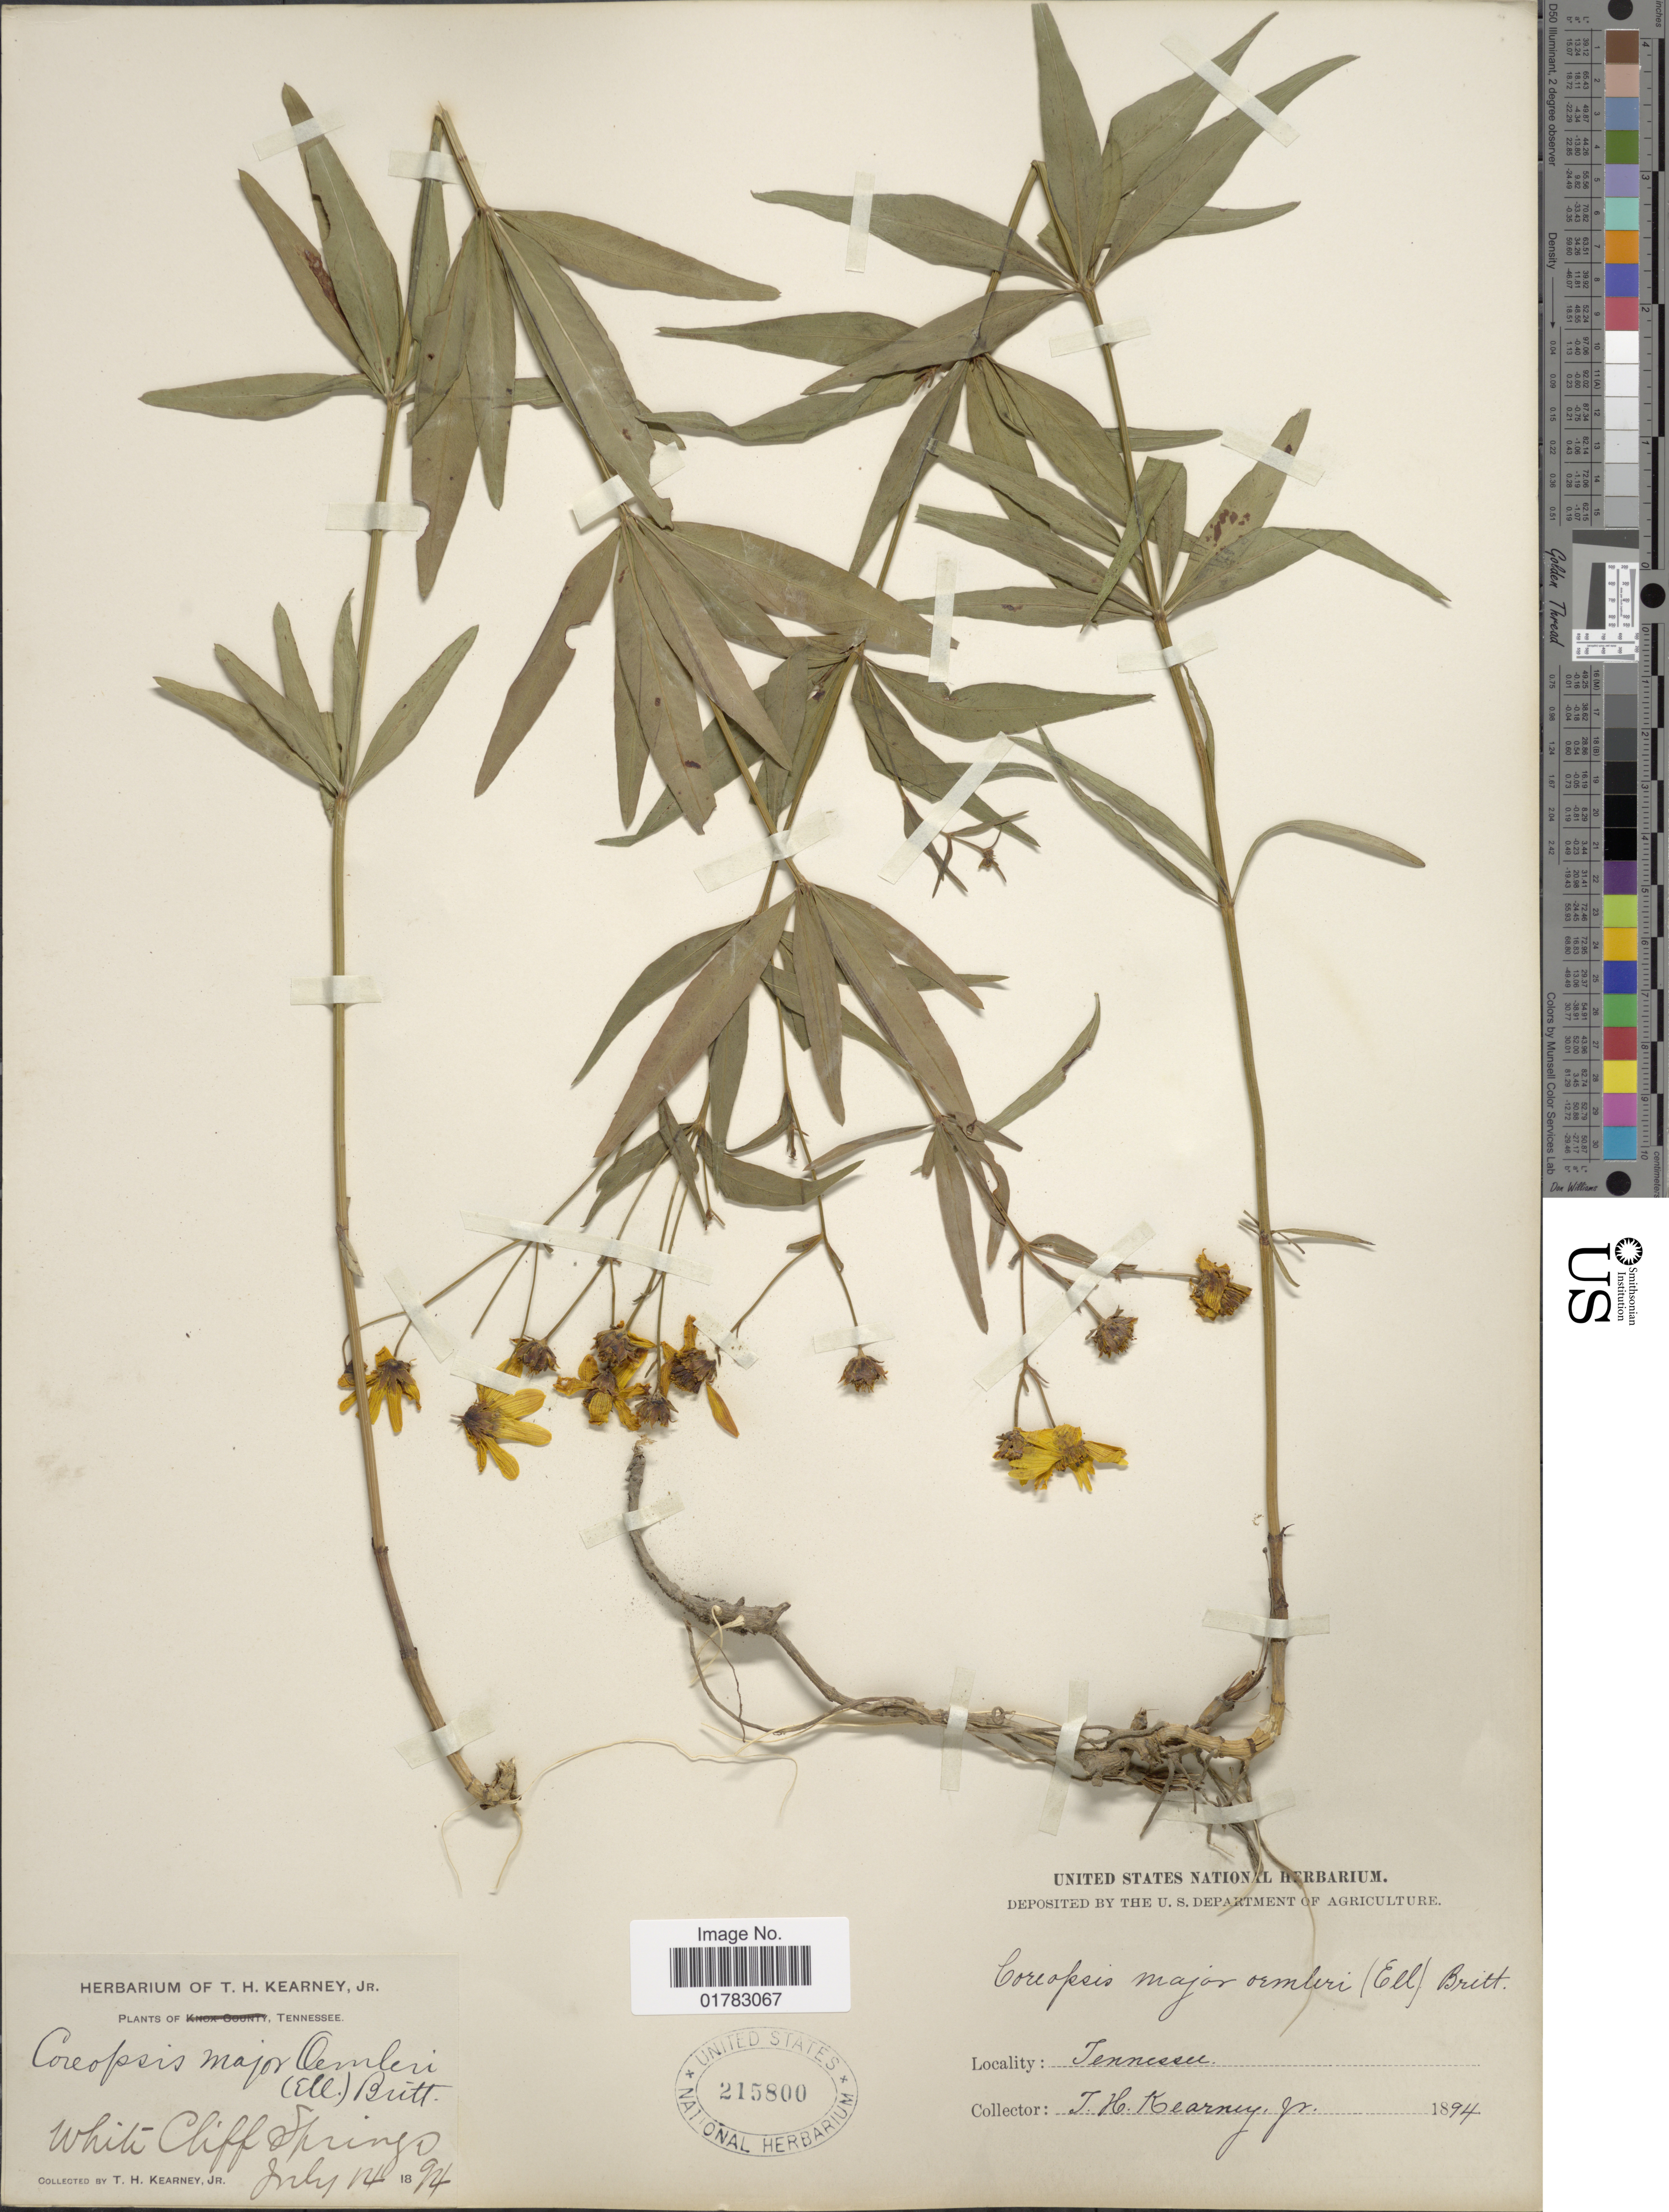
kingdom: Plantae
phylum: Tracheophyta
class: Magnoliopsida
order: Asterales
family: Asteraceae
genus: Coreopsis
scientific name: Coreopsis major var. stellata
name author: (Nutt.) Torr. & A. Gray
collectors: T. H. Kearney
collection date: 1894-07-14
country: United States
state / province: Tennessee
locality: White Cliff Springs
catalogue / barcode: US 215800